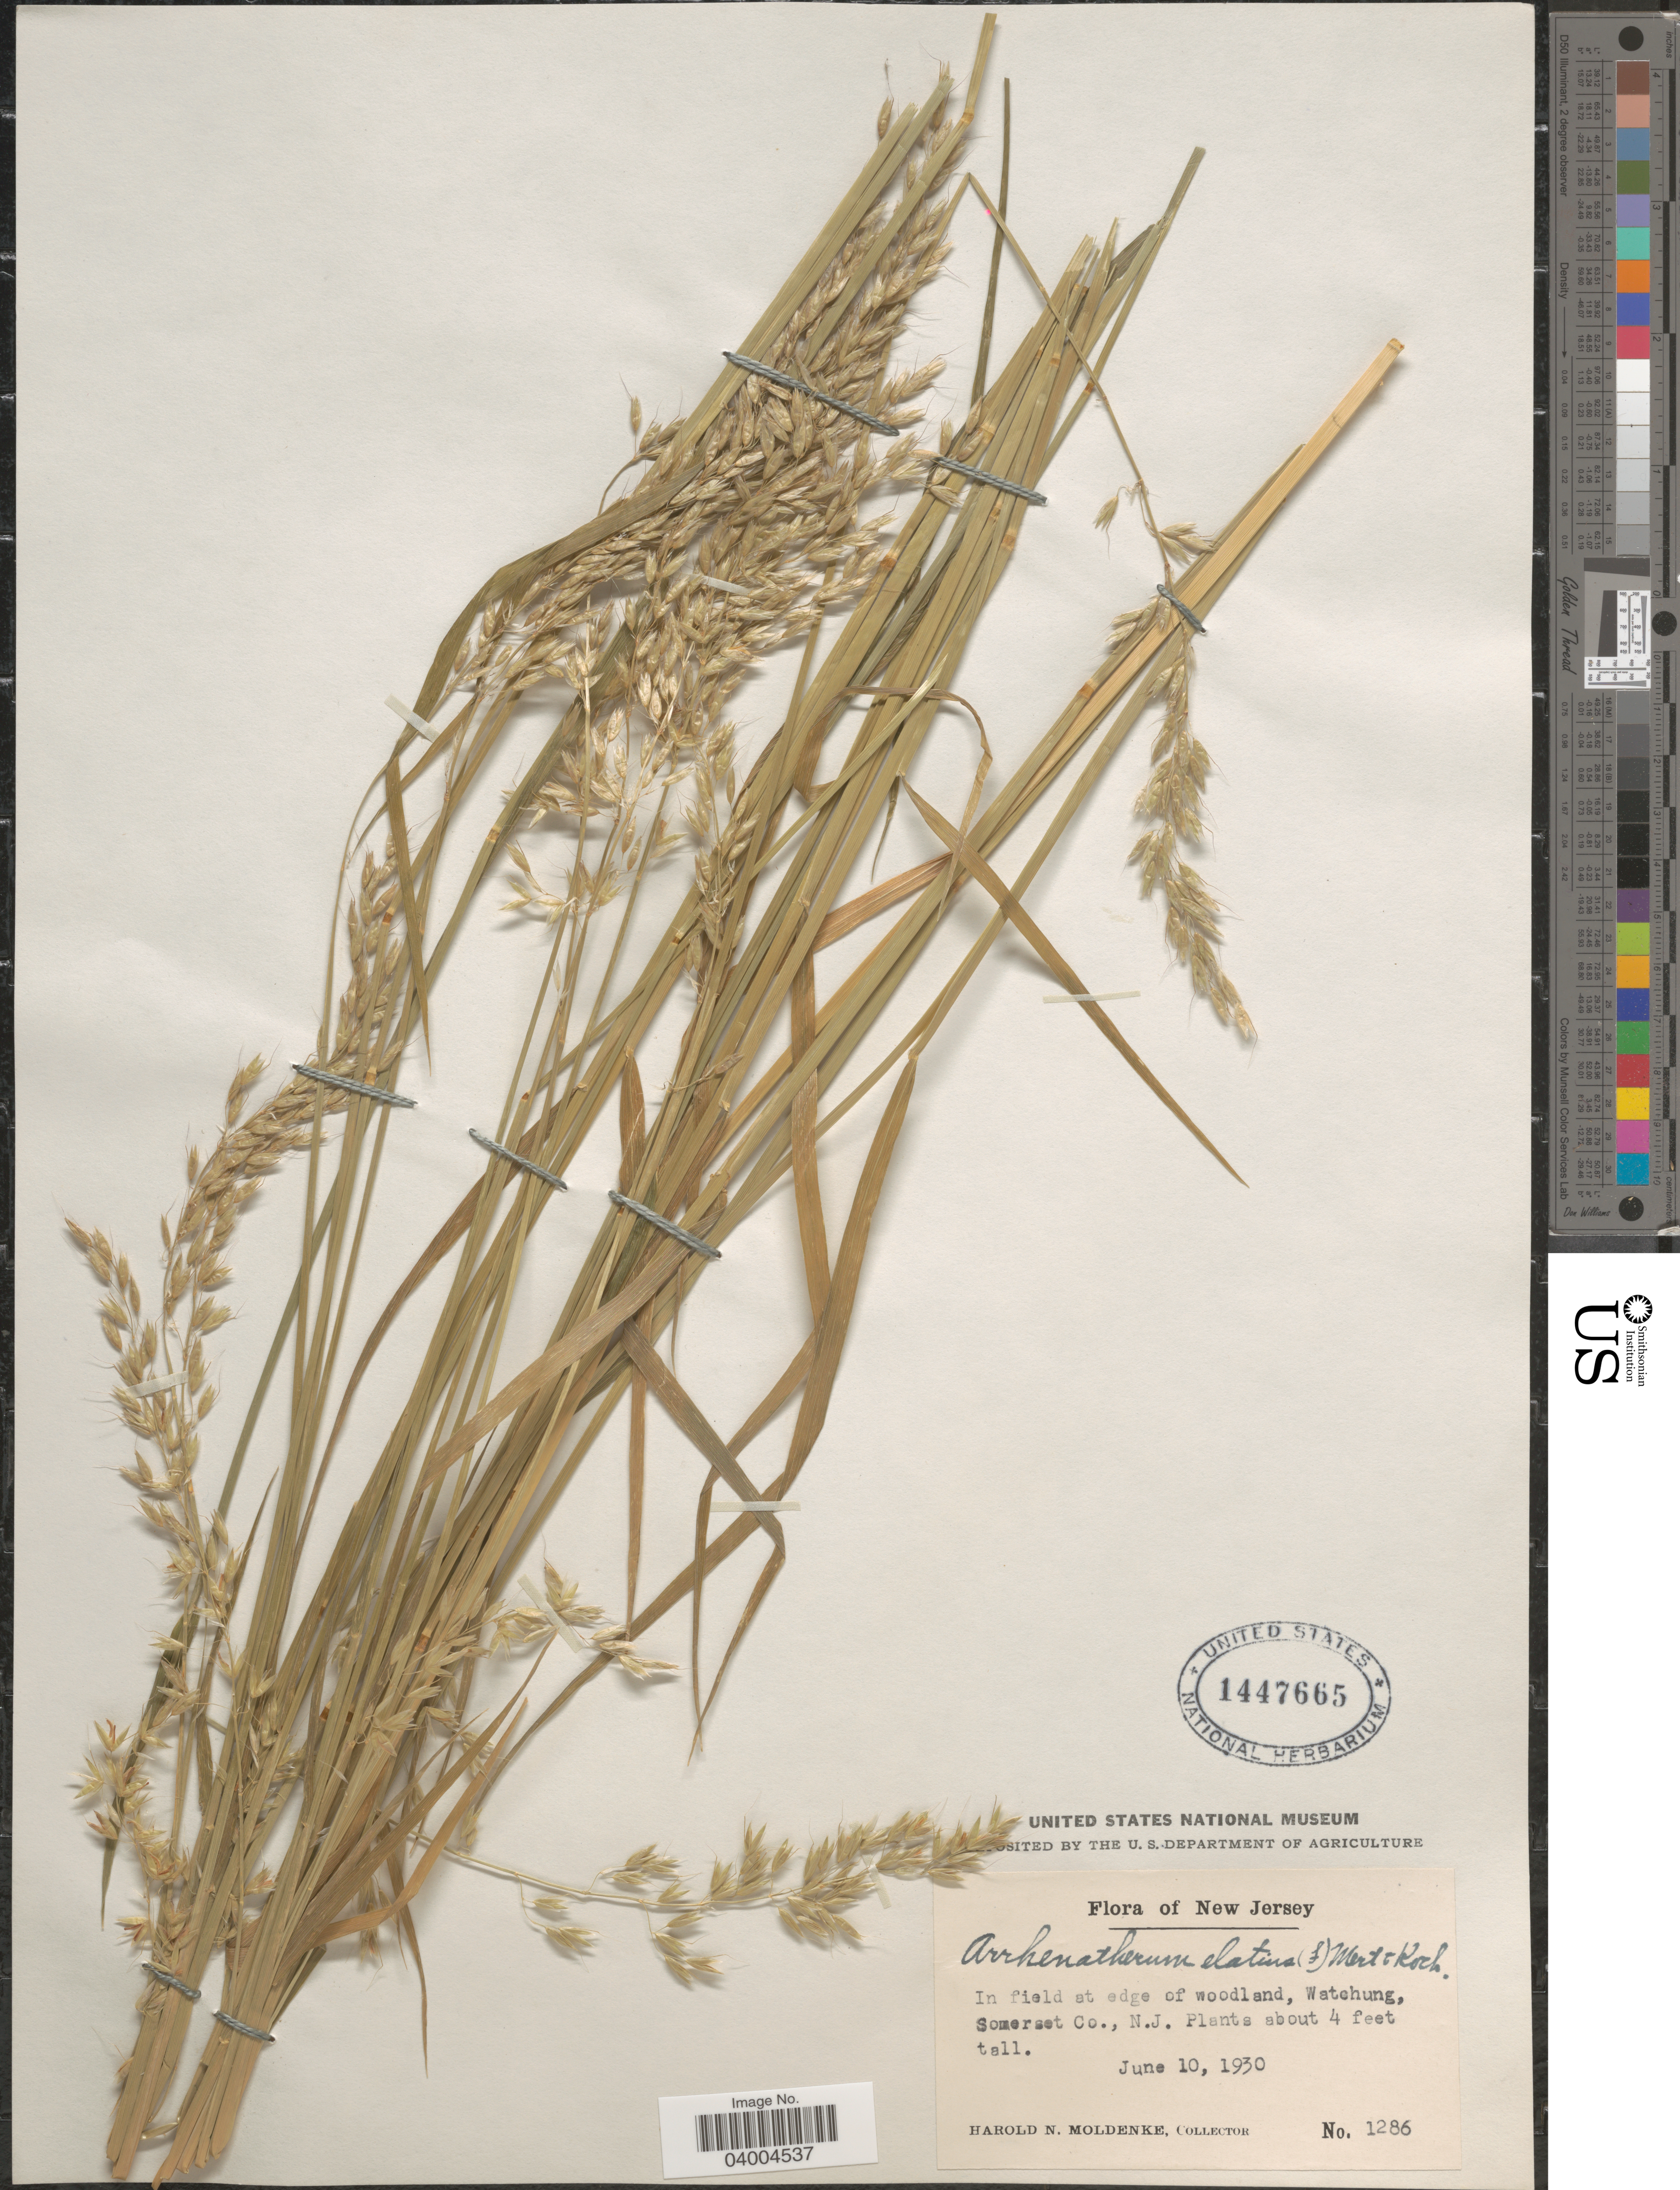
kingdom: Plantae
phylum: Tracheophyta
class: Liliopsida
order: Poales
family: Poaceae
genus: Arrhenatherum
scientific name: Arrhenatherum elatius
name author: (L.) J. Presl & C. Presl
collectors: H. N. Moldenke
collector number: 1286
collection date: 1930-06-10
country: United States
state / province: New Jersey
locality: In field at edge of woodland, Watchung, Somerset Co.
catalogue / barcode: US 1447665